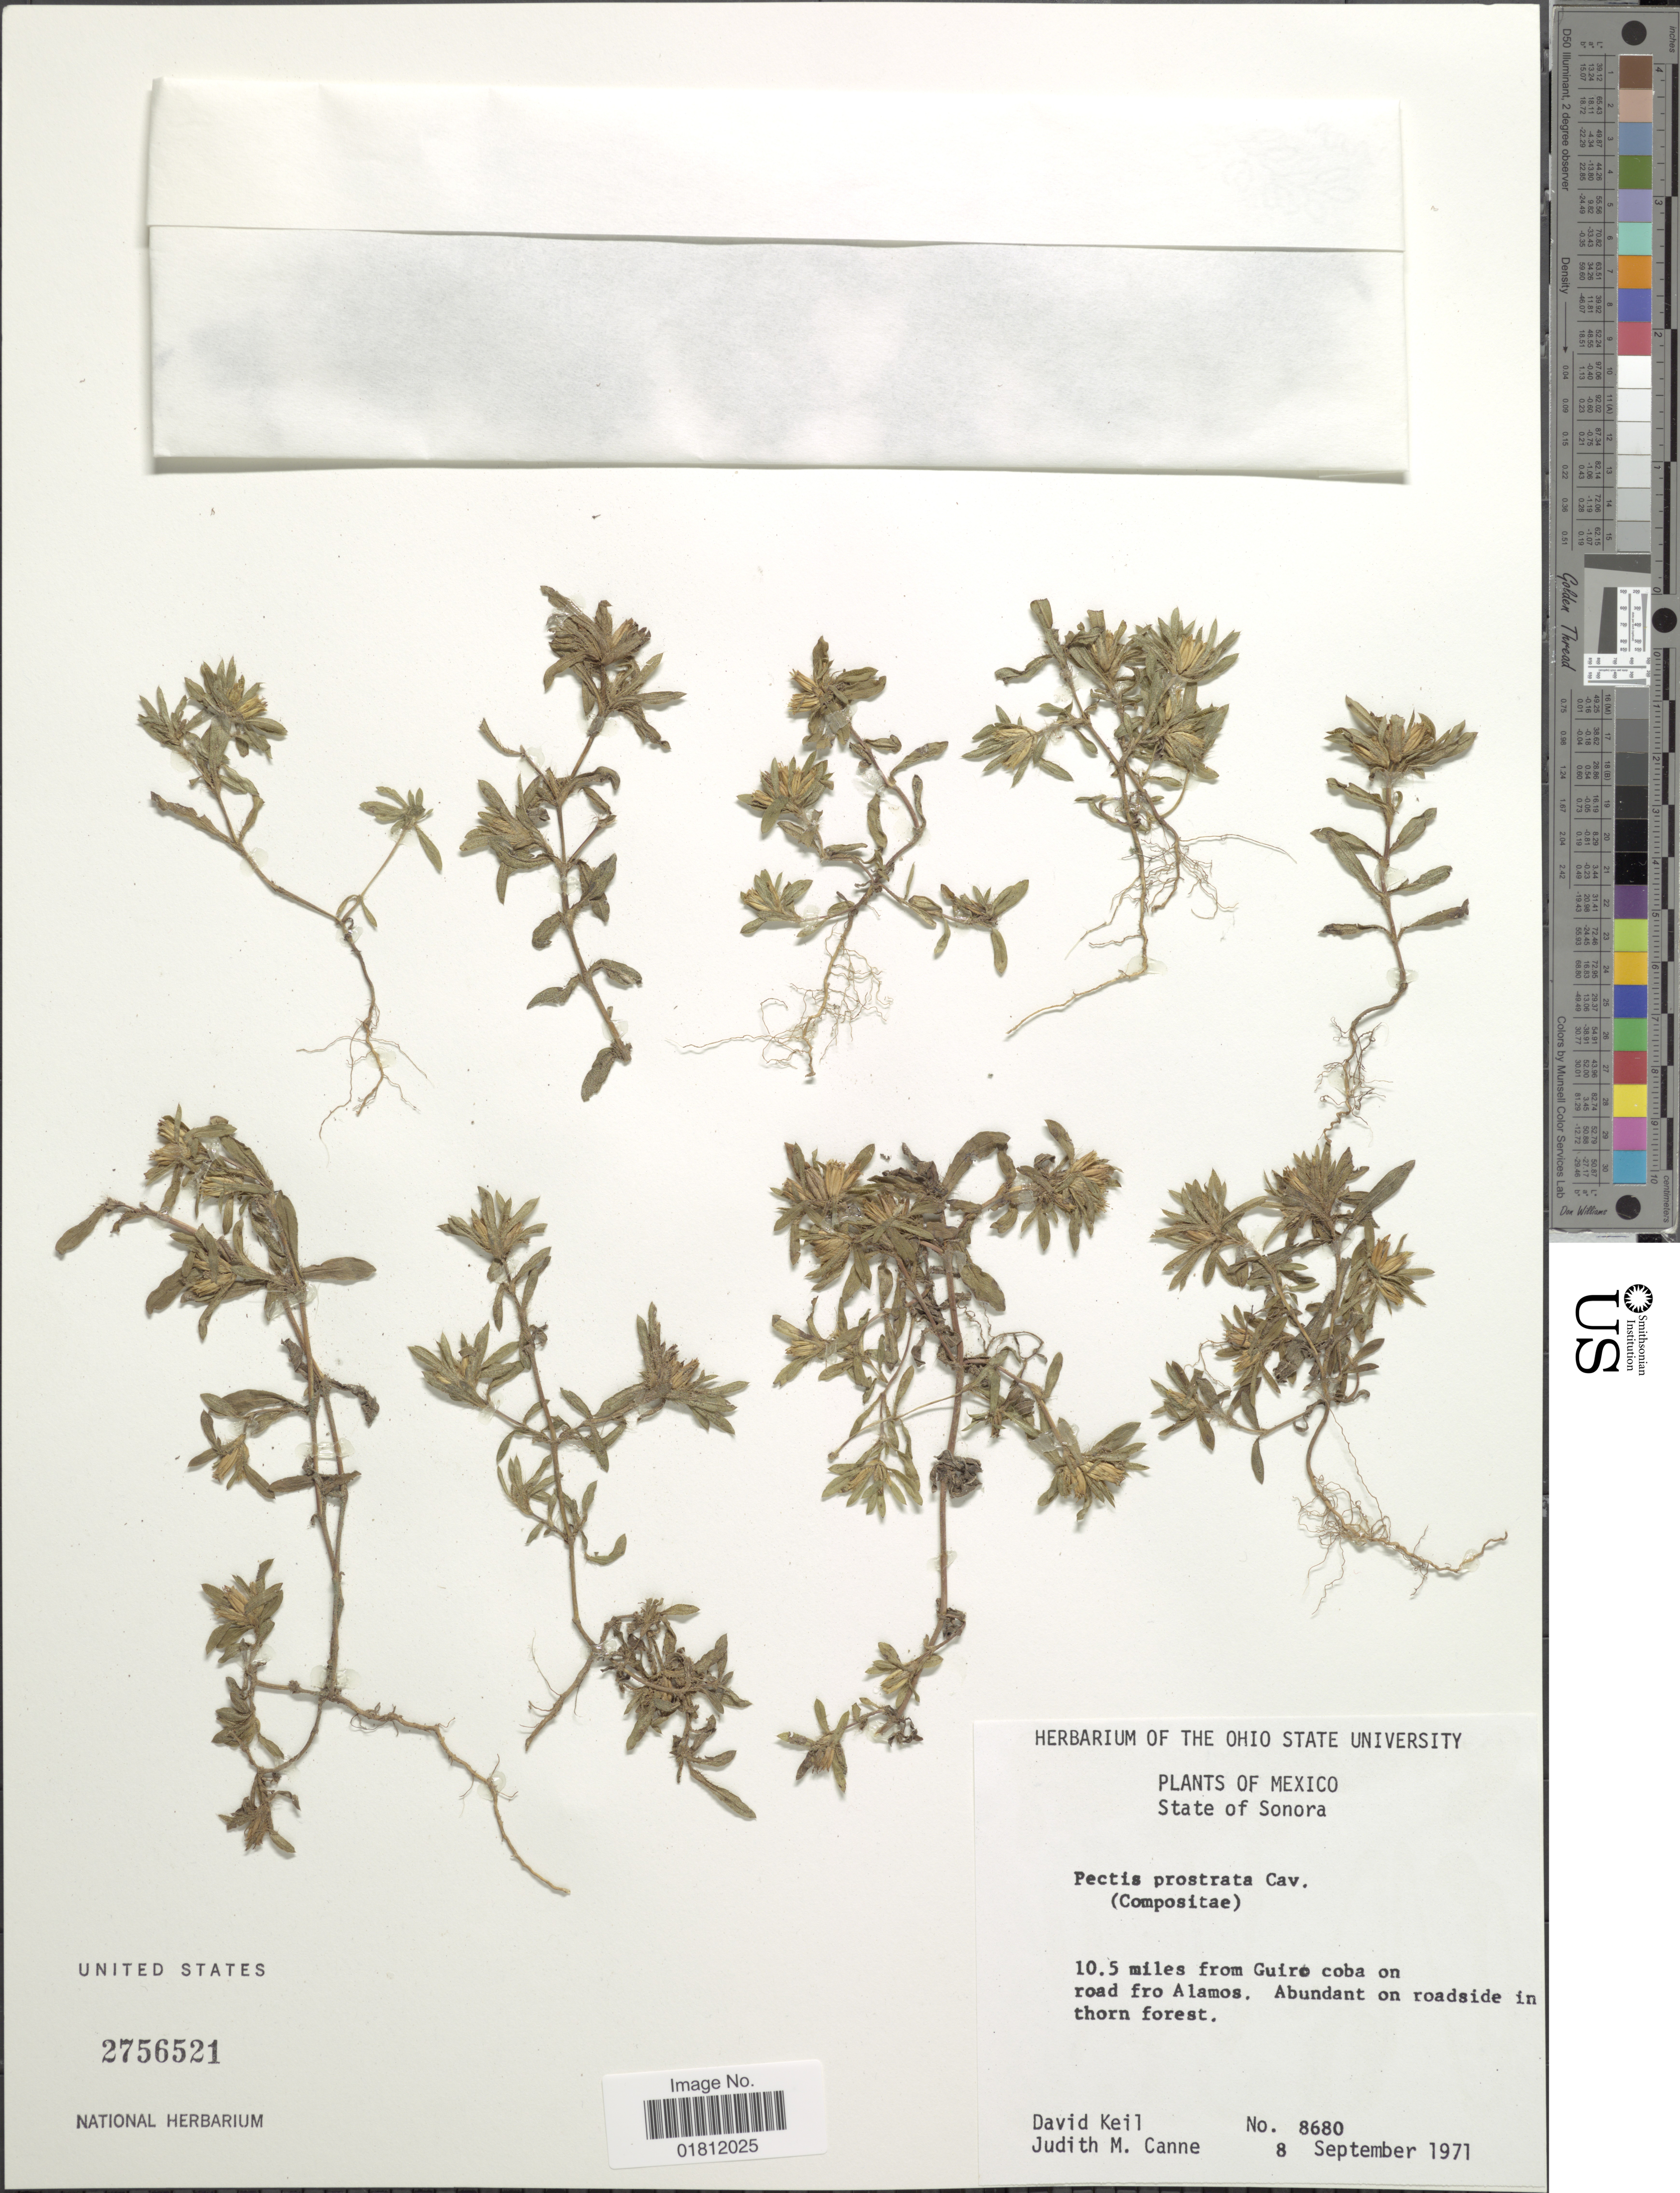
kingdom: Plantae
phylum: Tracheophyta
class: Magnoliopsida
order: Asterales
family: Asteraceae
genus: Pectis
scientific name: Pectis prostrata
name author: Cav.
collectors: D. J. Keil & J. M. Canne-Hilliker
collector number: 8680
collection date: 1971-09-08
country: Mexico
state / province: Sonora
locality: State of Sonora. 10.5 miles from Guiro coba on road from Alamos.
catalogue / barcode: US 2756521